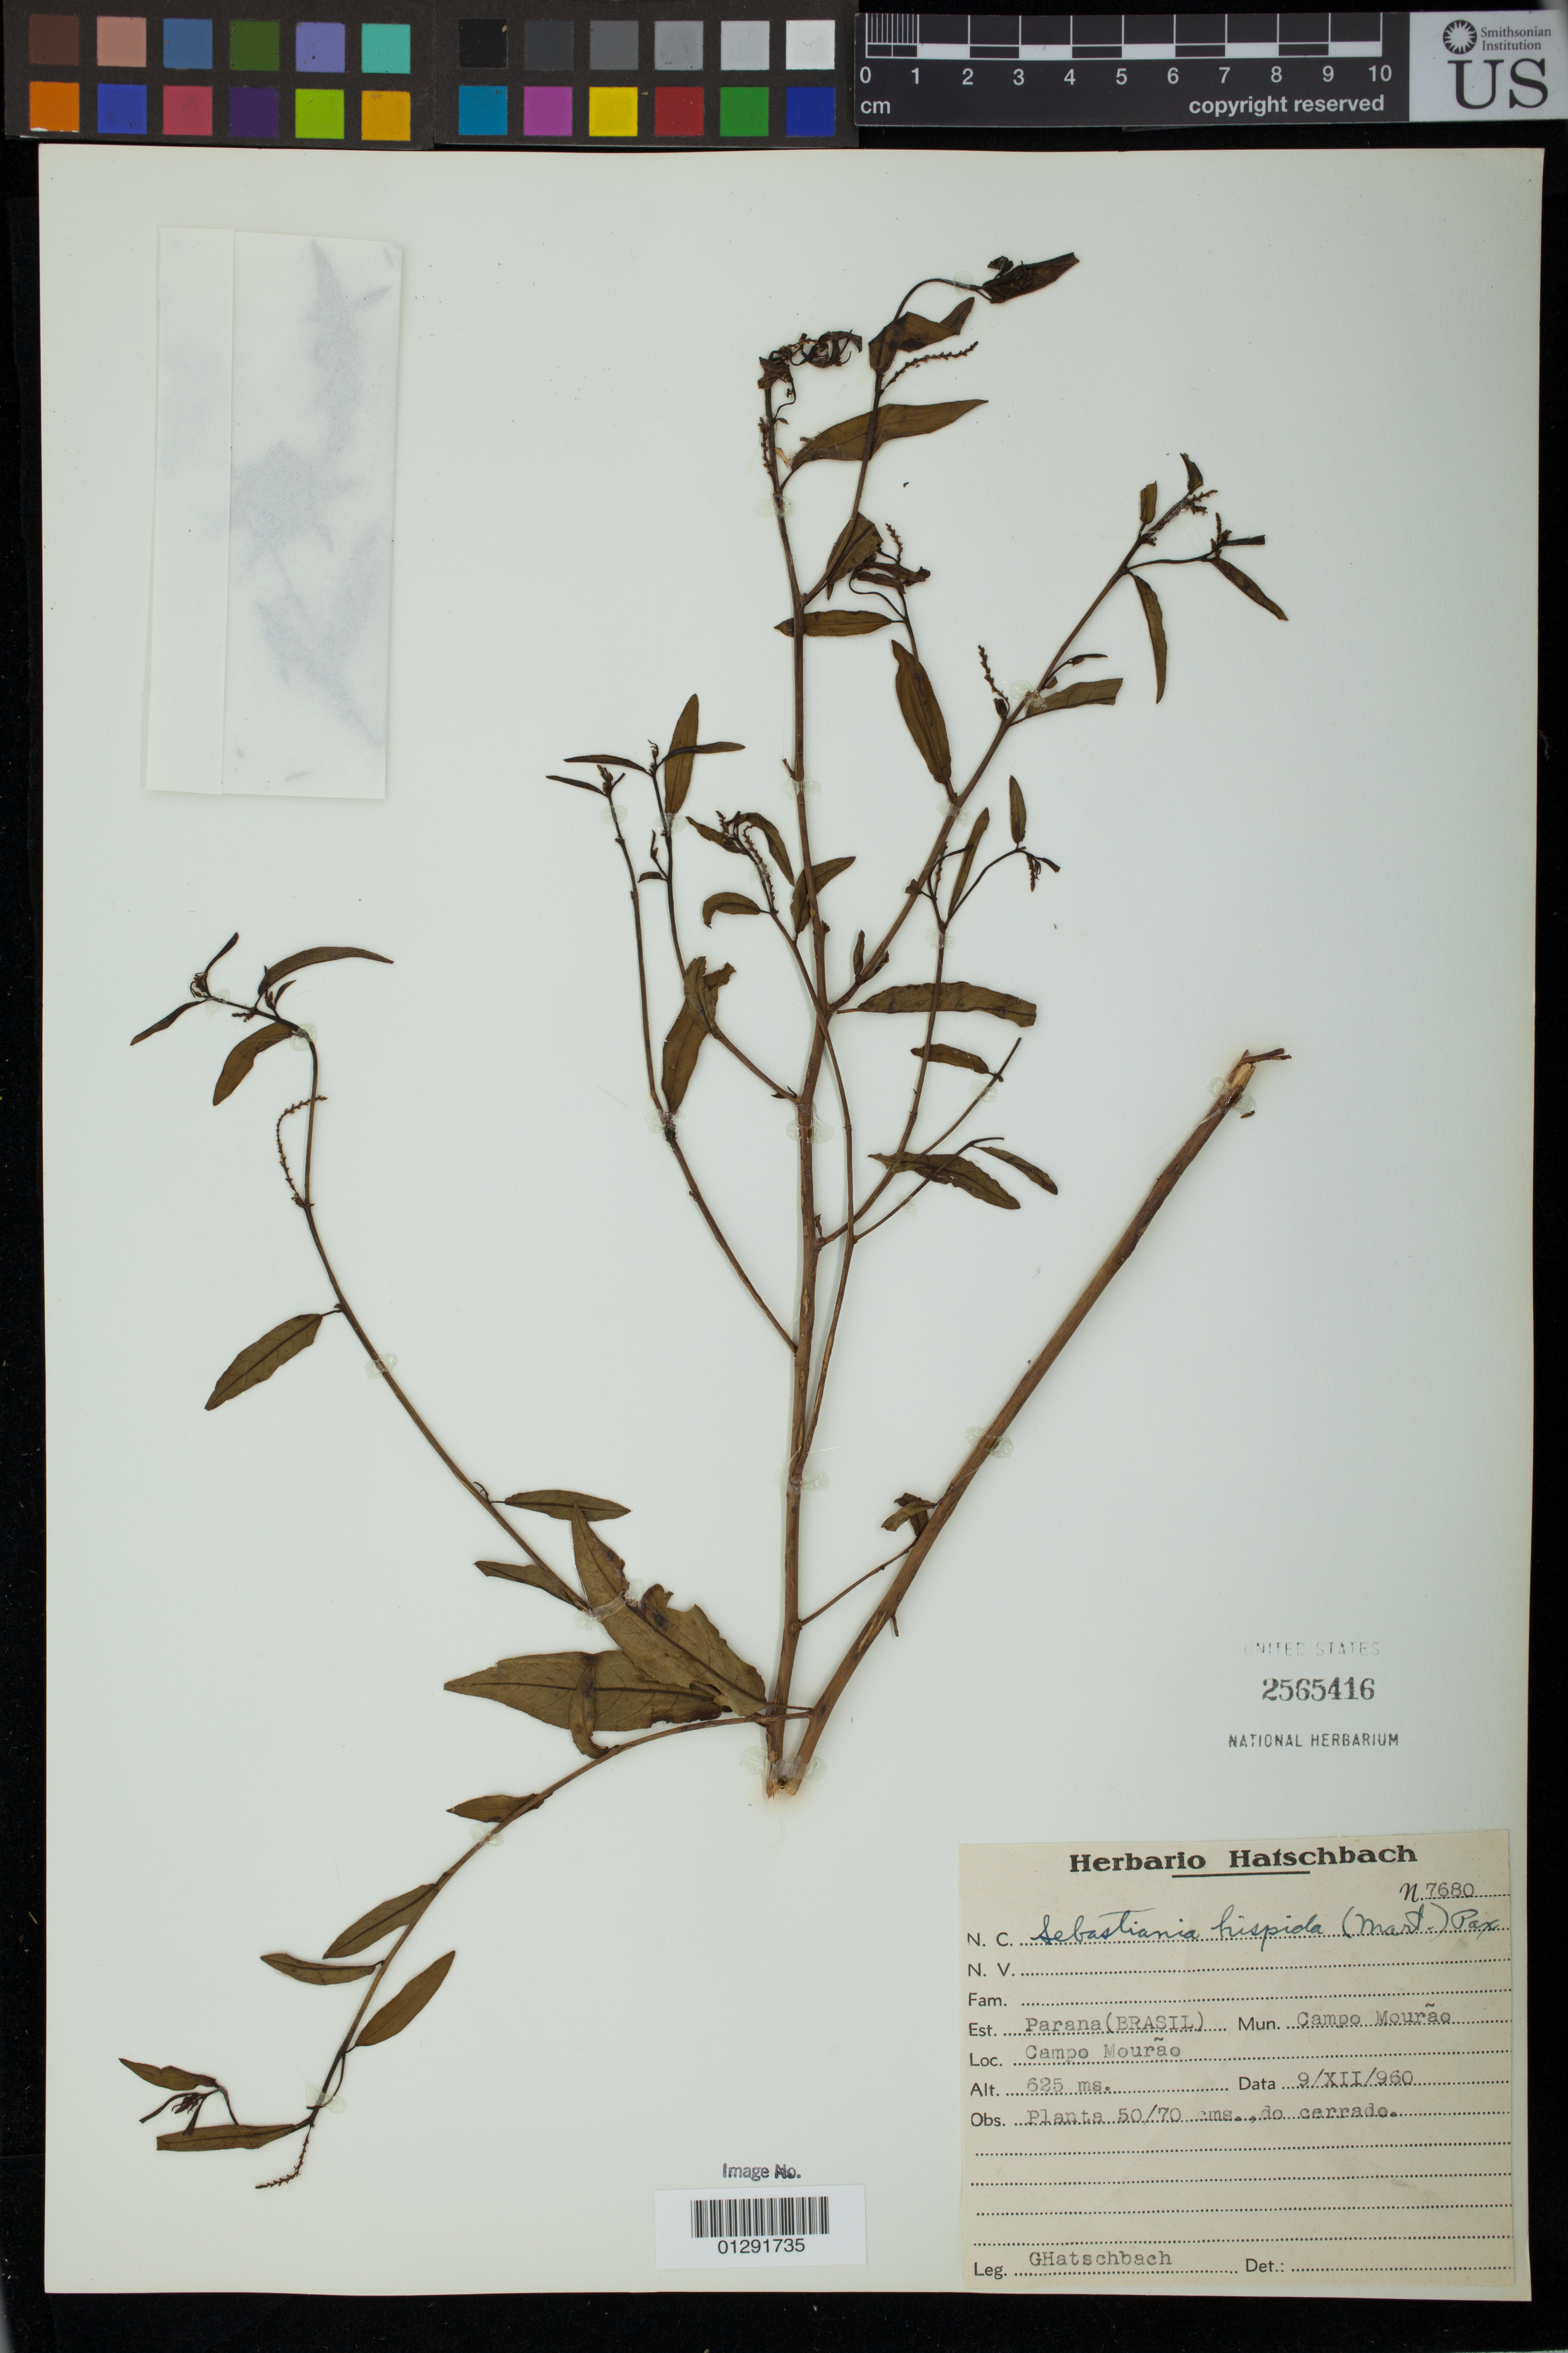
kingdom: Plantae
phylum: Tracheophyta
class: Magnoliopsida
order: Malpighiales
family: Euphorbiaceae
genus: Sebastiania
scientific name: Sebastiania hispida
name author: (Mart.) Pax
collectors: G. Hatschbach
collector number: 7680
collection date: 1960-12-09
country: Brazil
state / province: Paraná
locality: Campo Mourao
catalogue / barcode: US 2565416